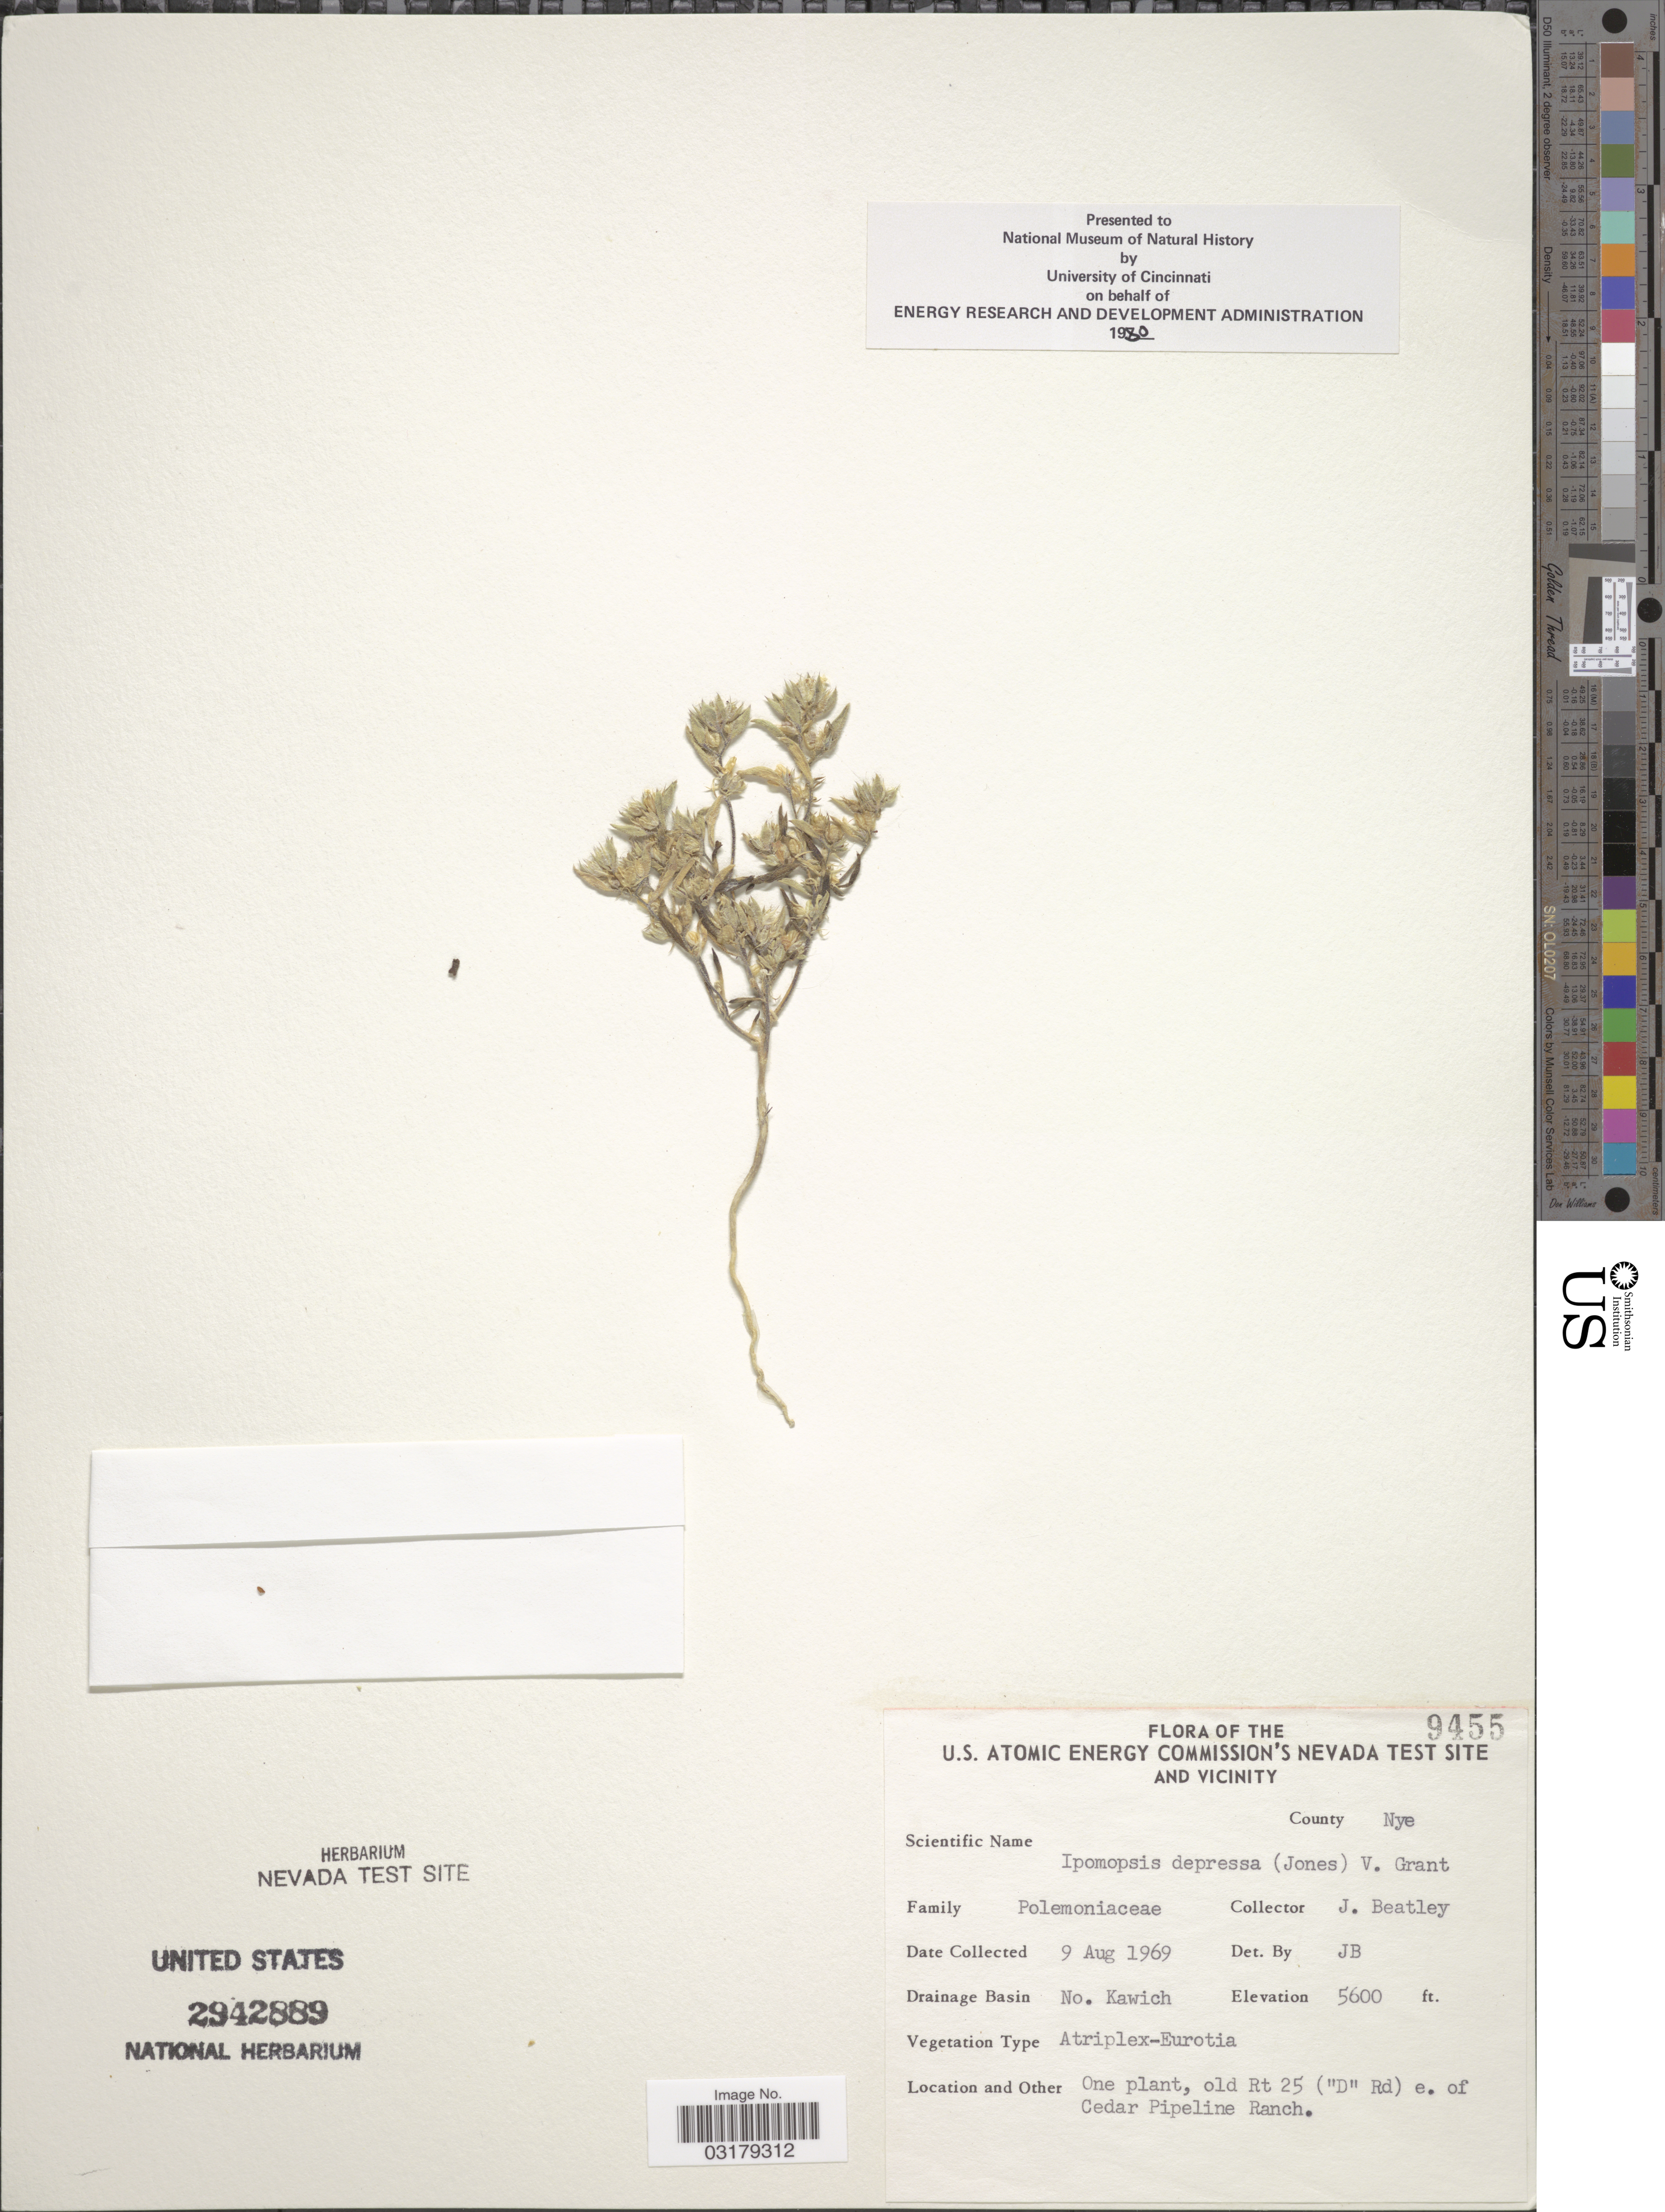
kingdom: Plantae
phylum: Tracheophyta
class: Magnoliopsida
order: Ericales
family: Polemoniaceae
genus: Ipomopsis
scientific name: Ipomopsis depressa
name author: (M.E. Jones ex A. Gray) V.E. Grant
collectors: J. C. Beatley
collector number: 9455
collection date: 1969-08-09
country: United States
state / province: Nevada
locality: The U.S. Atomic Energy Commission's Nevada test site and vicinity. County Nye. Drainage Basin No. Kawich. One plant, old Rt 25 ("D" Rd) e. of Cedar Pipeline Ranch.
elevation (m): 1707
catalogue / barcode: US 2942889